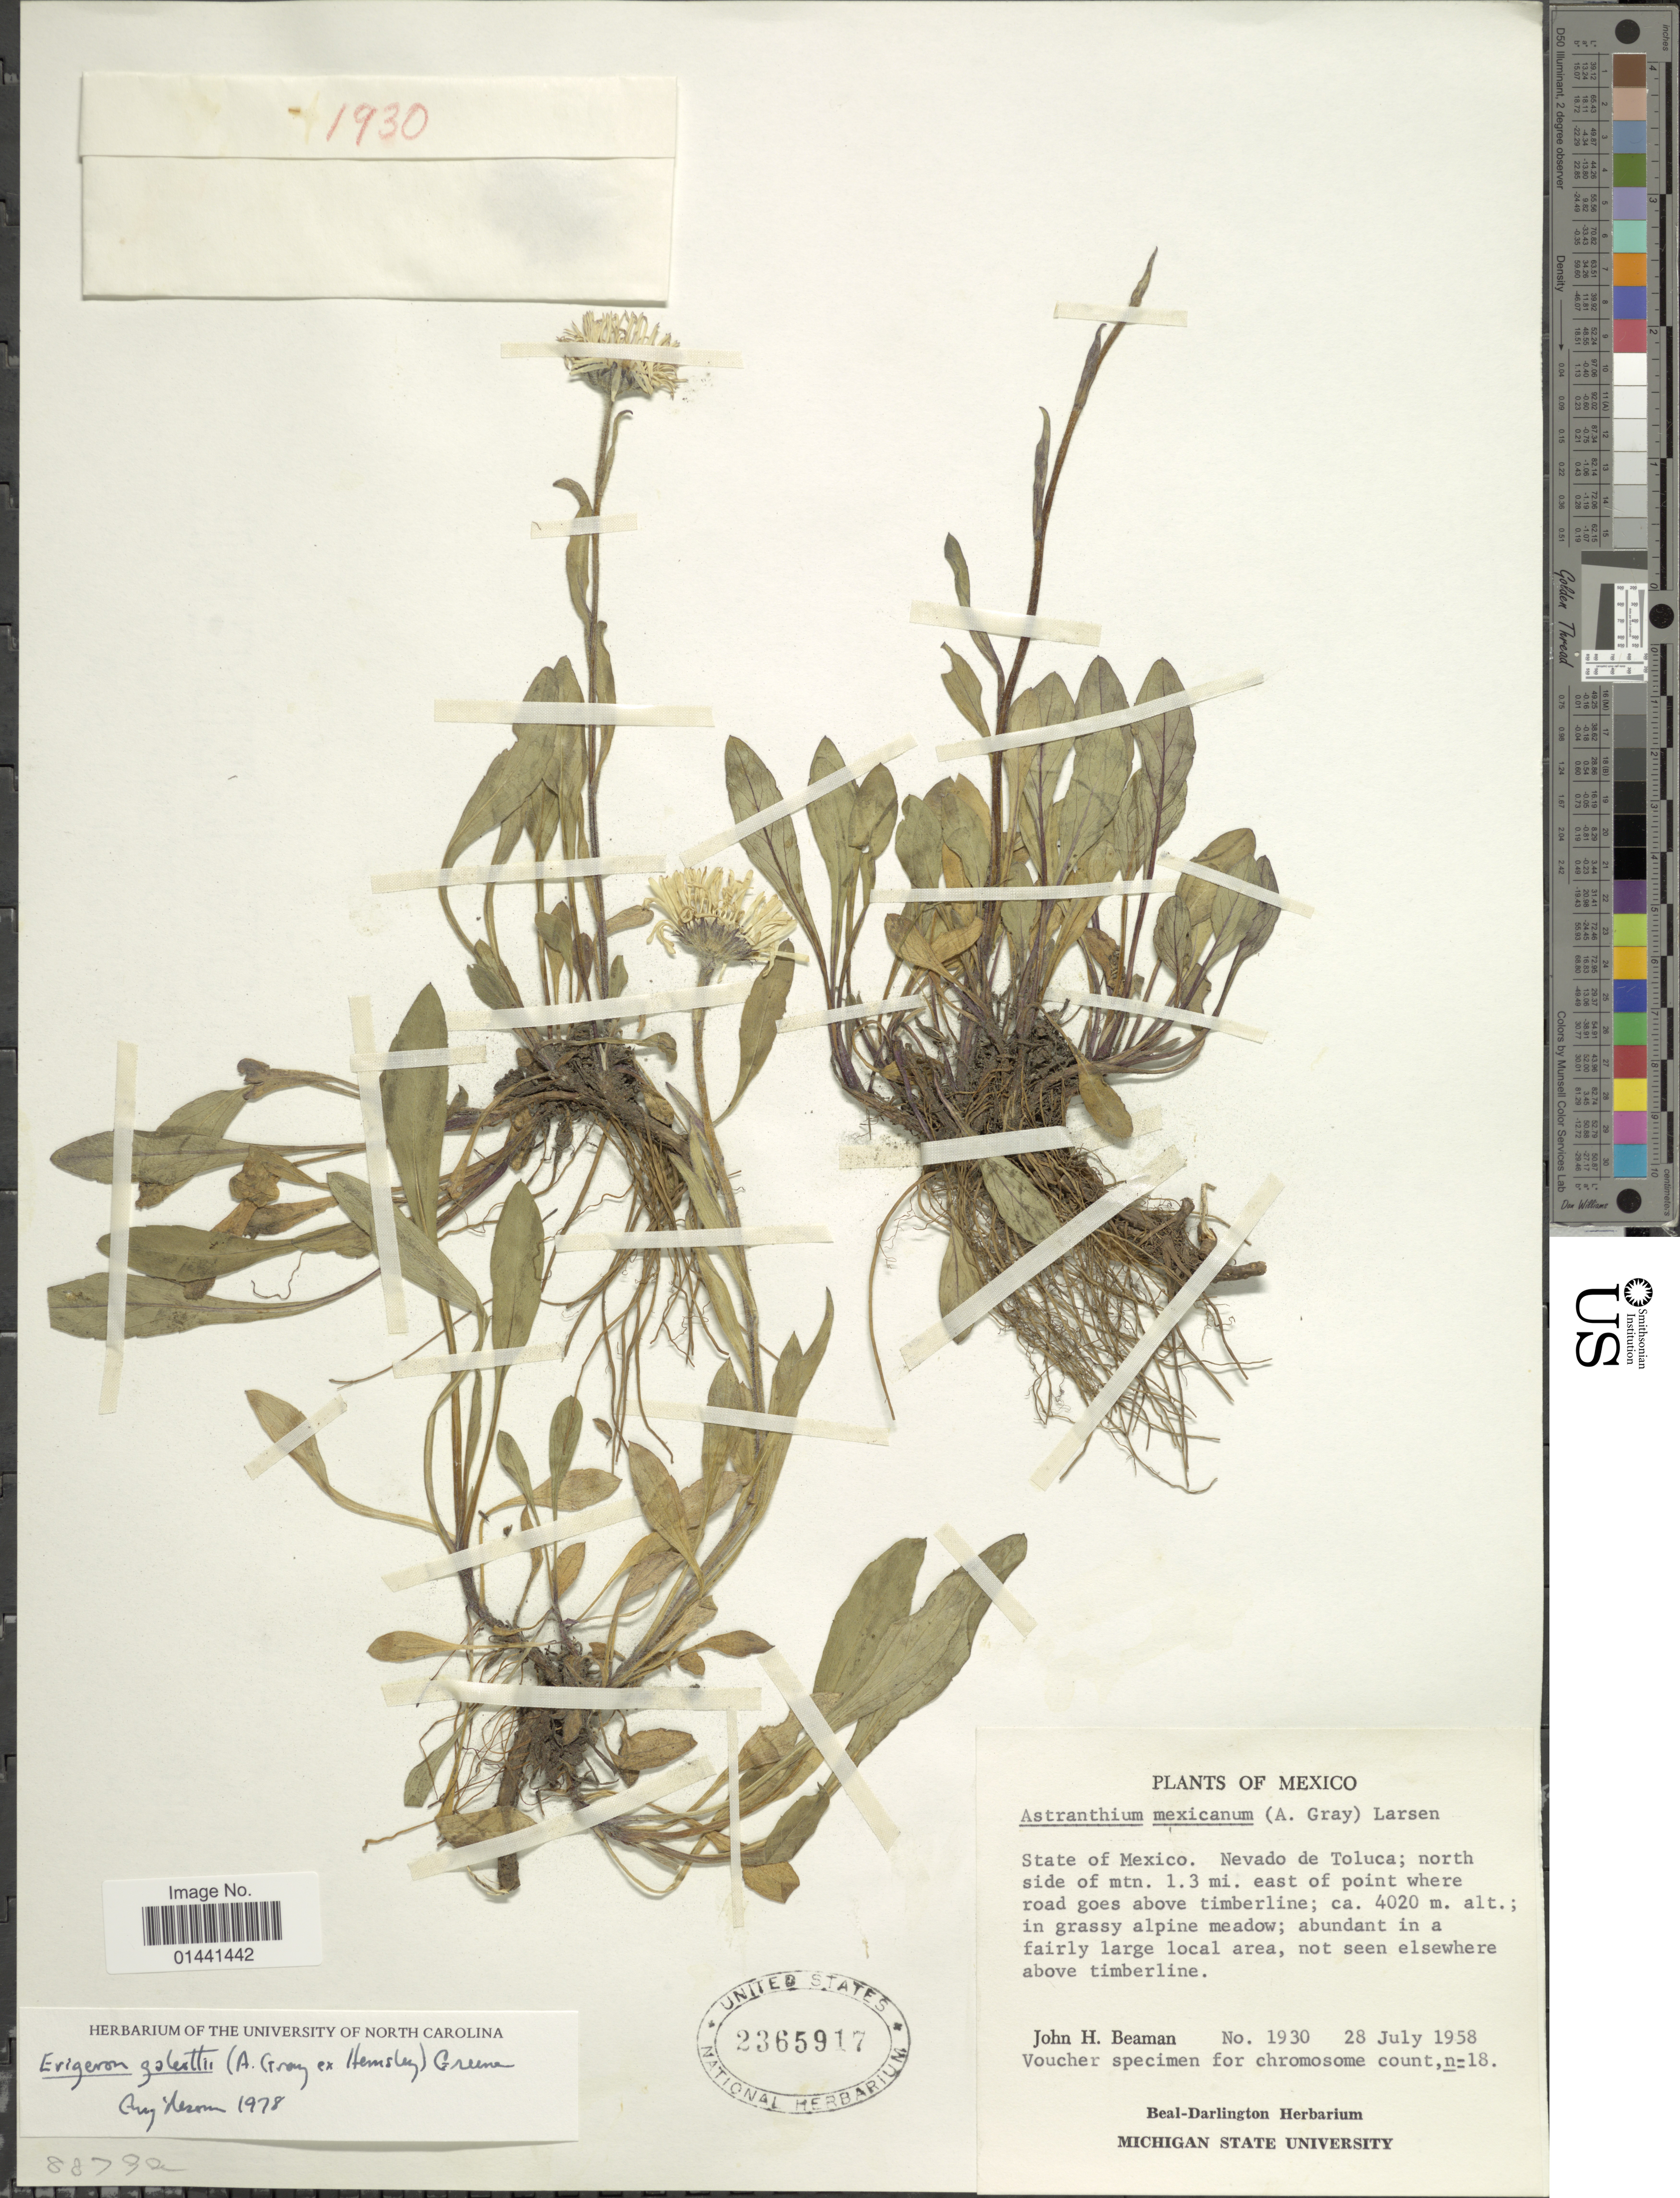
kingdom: Plantae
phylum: Tracheophyta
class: Magnoliopsida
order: Asterales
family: Asteraceae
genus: Erigeron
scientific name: Erigeron galeottii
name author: (A. Gray ex Hemsl.) Greene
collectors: J. H. Beaman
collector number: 1930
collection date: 1958-07-28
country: Mexico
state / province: México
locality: Nevado de Toluca; north side of mtn. 1.3 mi. east of point where road goes above timberline; in grassy alpine meadow, abundant in a fairly large local area, not seen elsewhere above timberline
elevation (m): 4020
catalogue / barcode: US 2365917